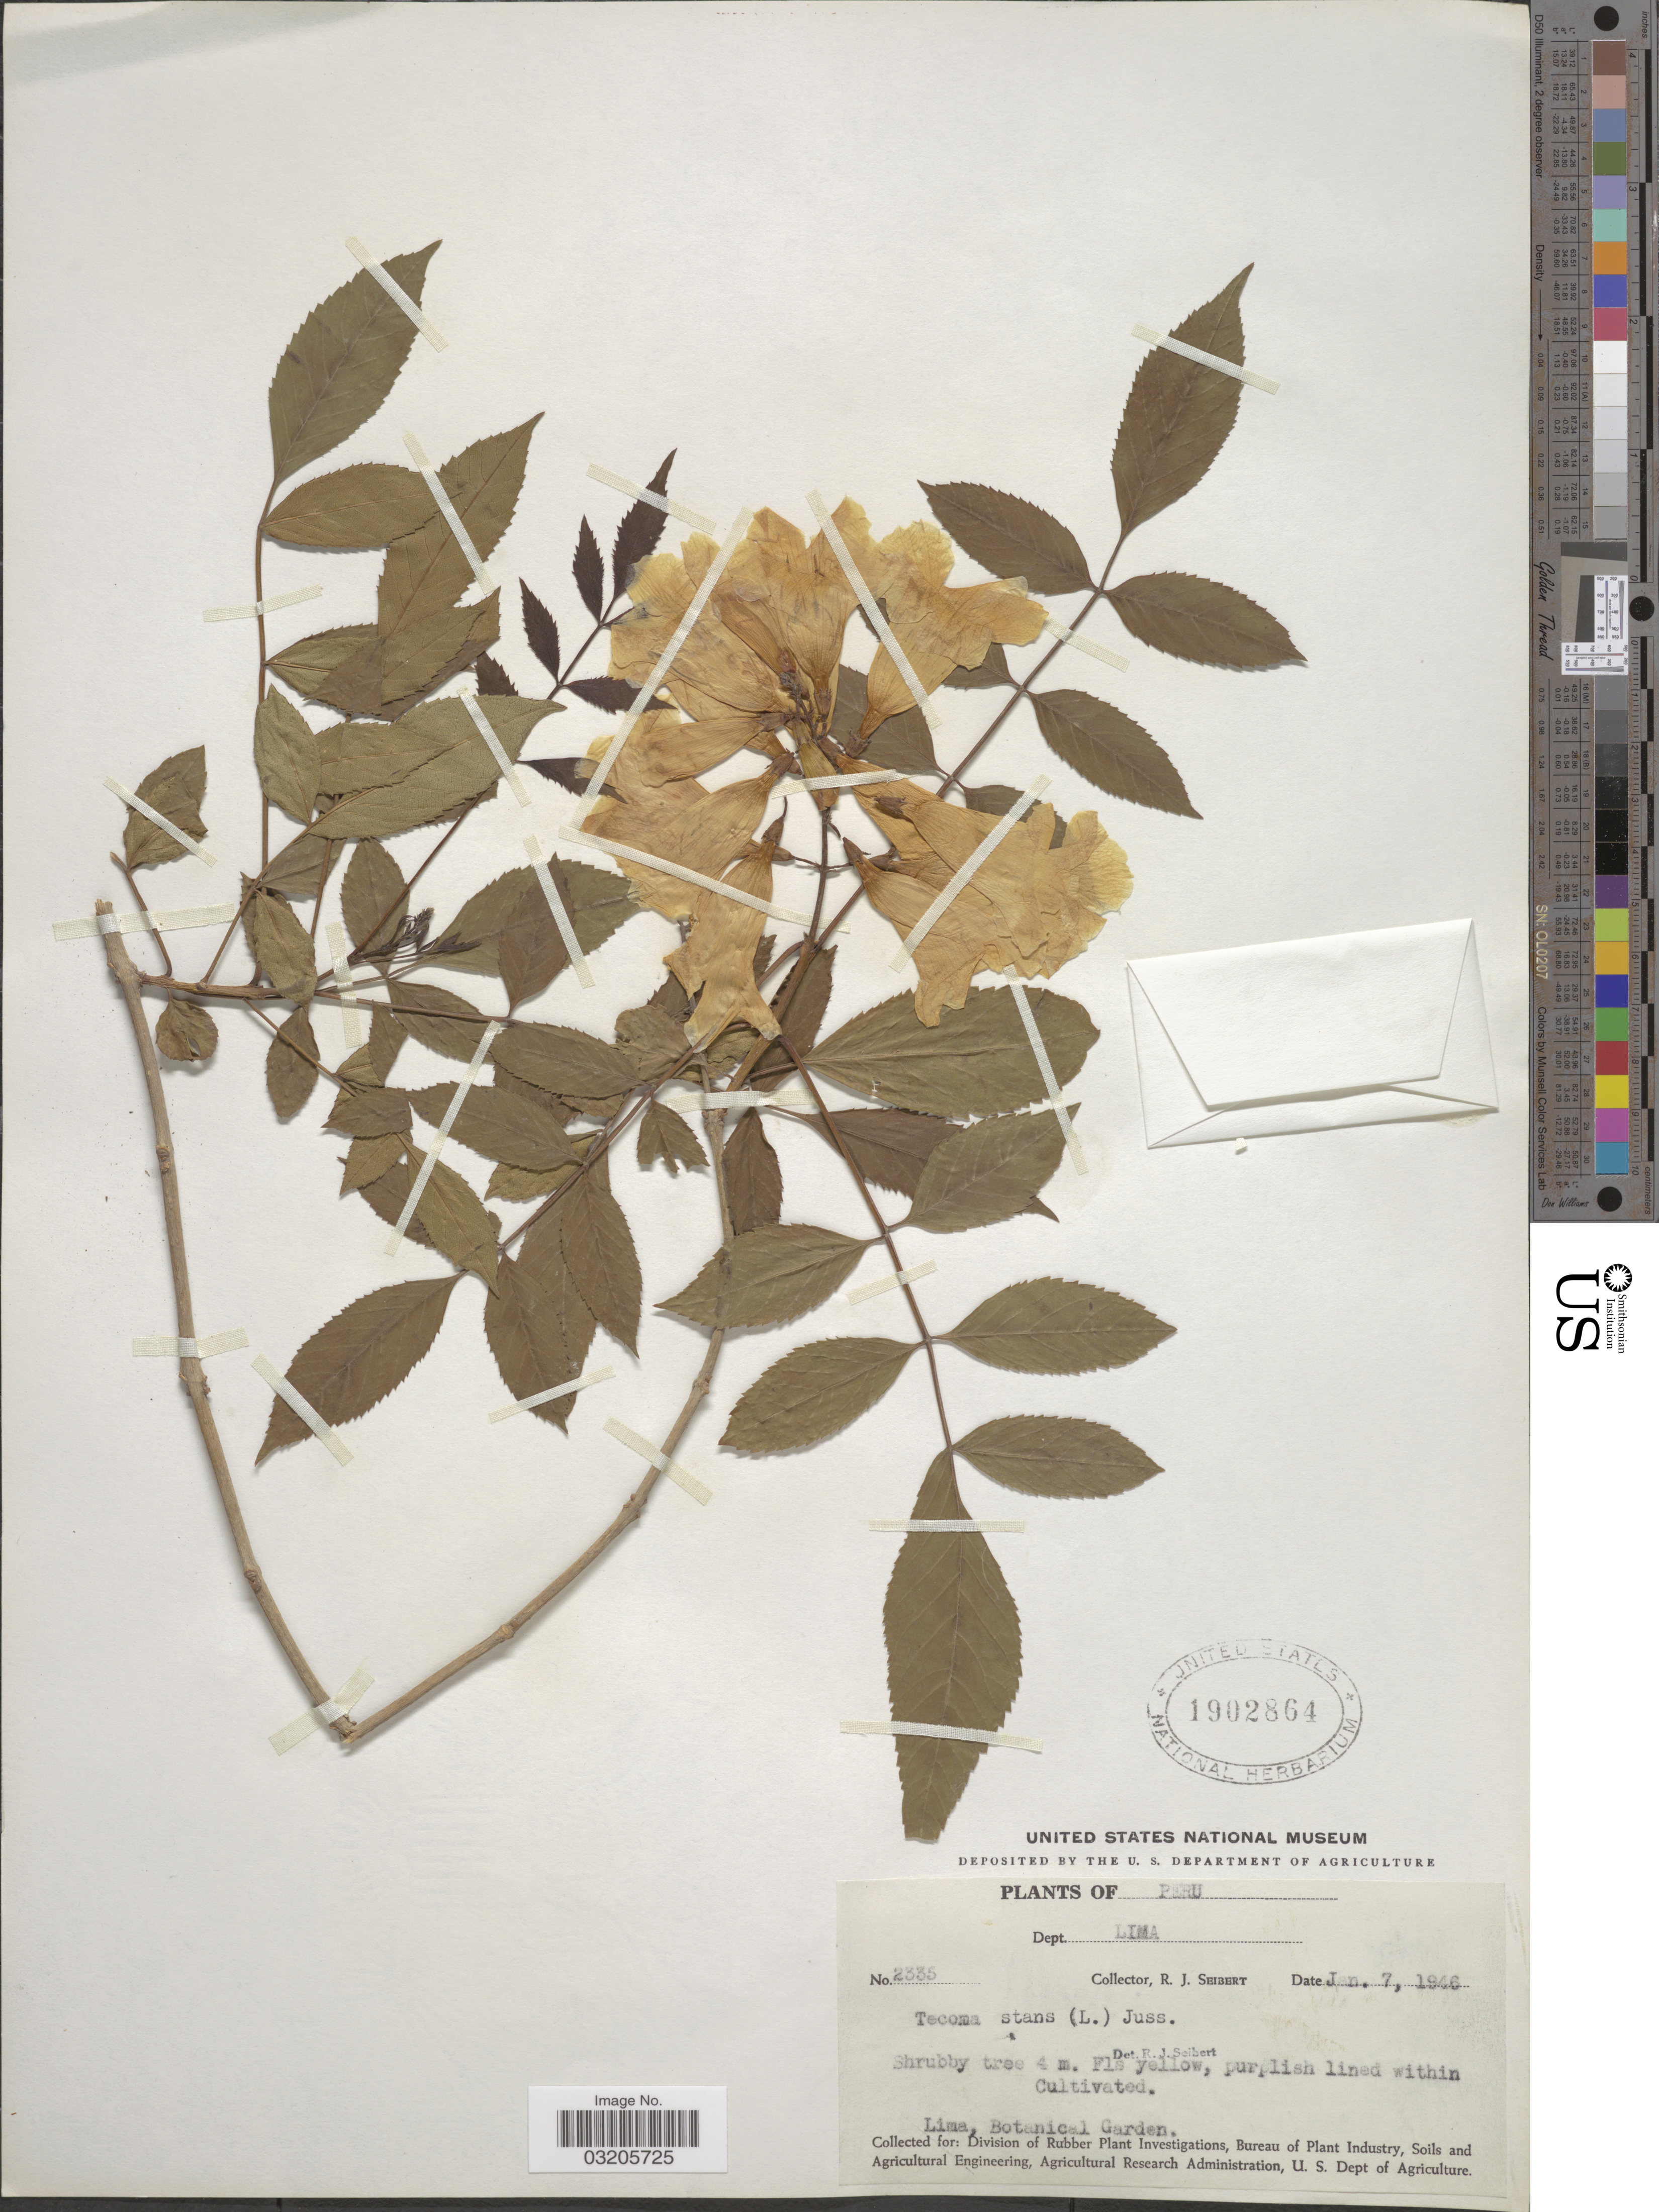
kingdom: Plantae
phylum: Tracheophyta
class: Magnoliopsida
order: Lamiales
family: Bignoniaceae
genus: Tecoma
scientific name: Tecoma stans var. stans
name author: (L.) Juss. ex Kunth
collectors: R. J. Seibert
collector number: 2335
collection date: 1946-01-07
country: Peru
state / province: Lima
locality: Dept. Lima. Botanical Garden.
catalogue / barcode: US 1902864